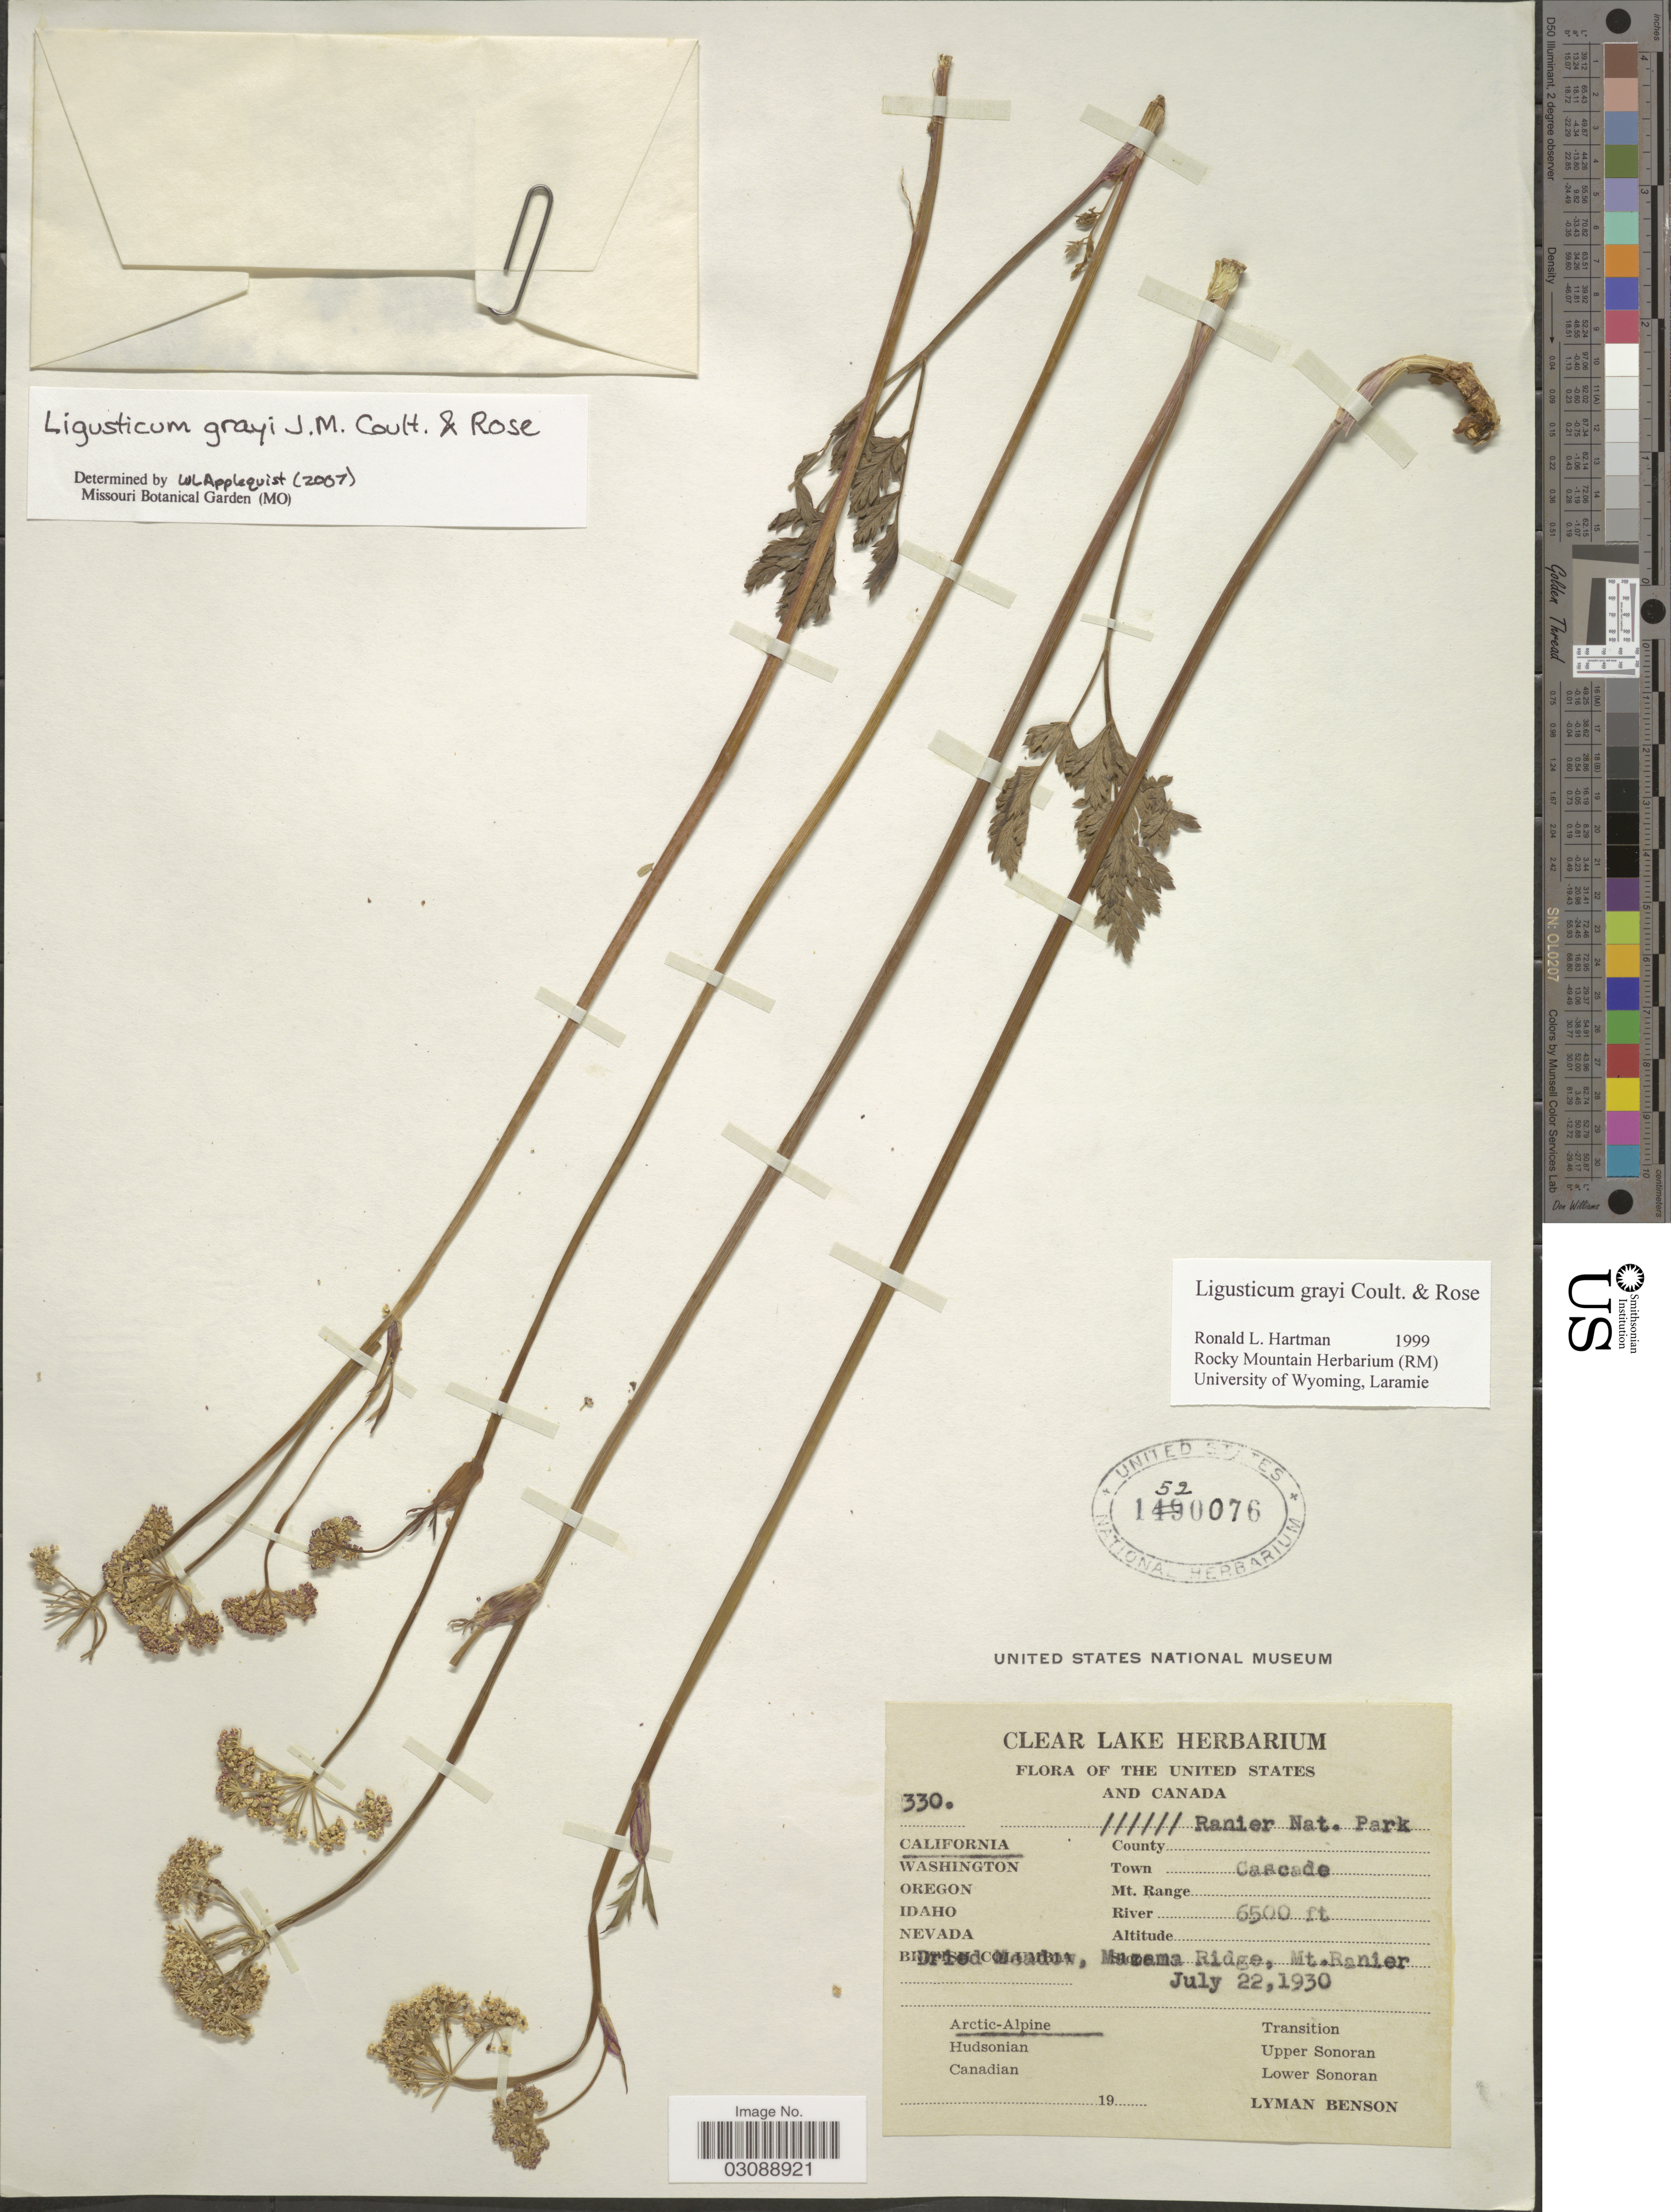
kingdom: Plantae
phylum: Tracheophyta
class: Magnoliopsida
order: Apiales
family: Apiaceae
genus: Ligusticum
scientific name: Ligusticum grayi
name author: J.M. Coult. & Rose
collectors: L. D. Benson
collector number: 330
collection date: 1930-07-22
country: United States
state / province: Washington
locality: Ranier Nat. Park. Town. Cascade. Dried Meadow, Mazama Ridge, Mt. Ranier. Arctic-Alpine Transition.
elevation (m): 1981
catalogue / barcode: US 1520076